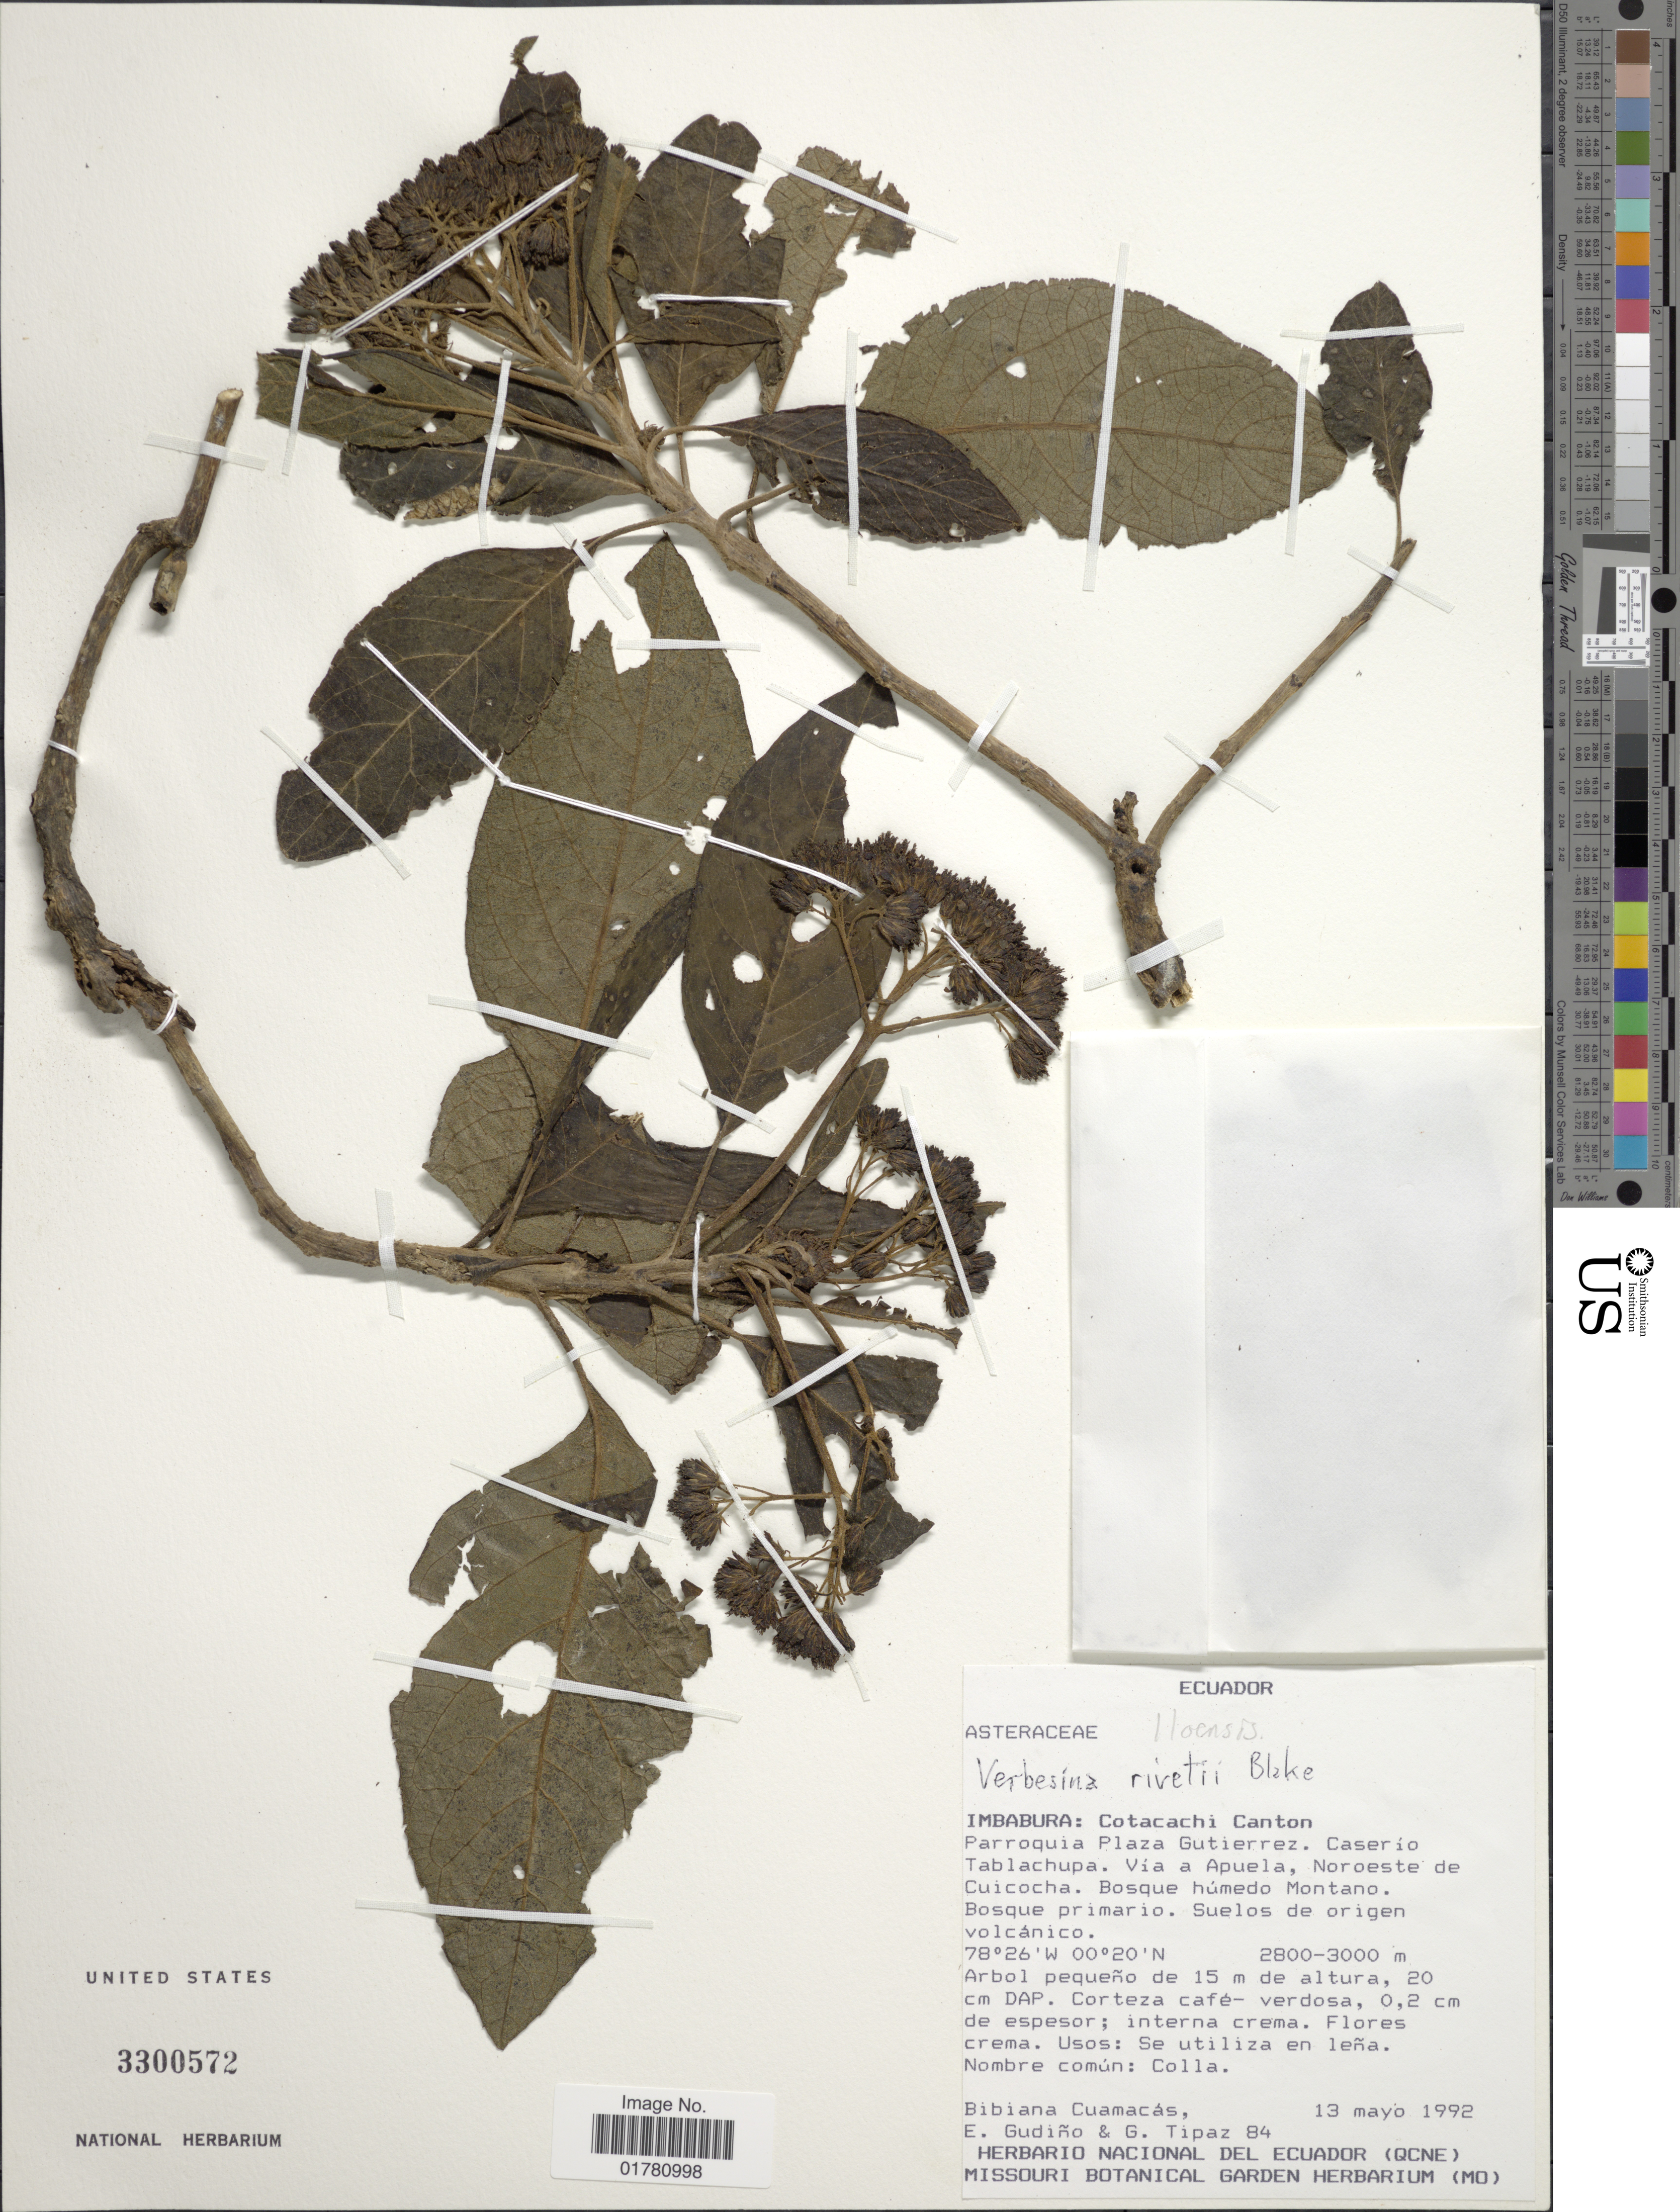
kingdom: Plantae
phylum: Tracheophyta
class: Magnoliopsida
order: Asterales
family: Asteraceae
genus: Verbesina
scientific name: Verbesina lloensis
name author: Hieron.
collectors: B. Cuamacas, E. Gudiño & G. Tipaz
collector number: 84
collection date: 1992-05-13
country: Ecuador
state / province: Imbabura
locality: Cotacachi Canton, Parroquia Plaza Gutierrez. Caserío Tablachupa. Via a Apuela, Noroeste de Cuicocha. Bosque húmedo Montano. Bosque primario. Suelos de origen volcánico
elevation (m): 2800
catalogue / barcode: US 3300572